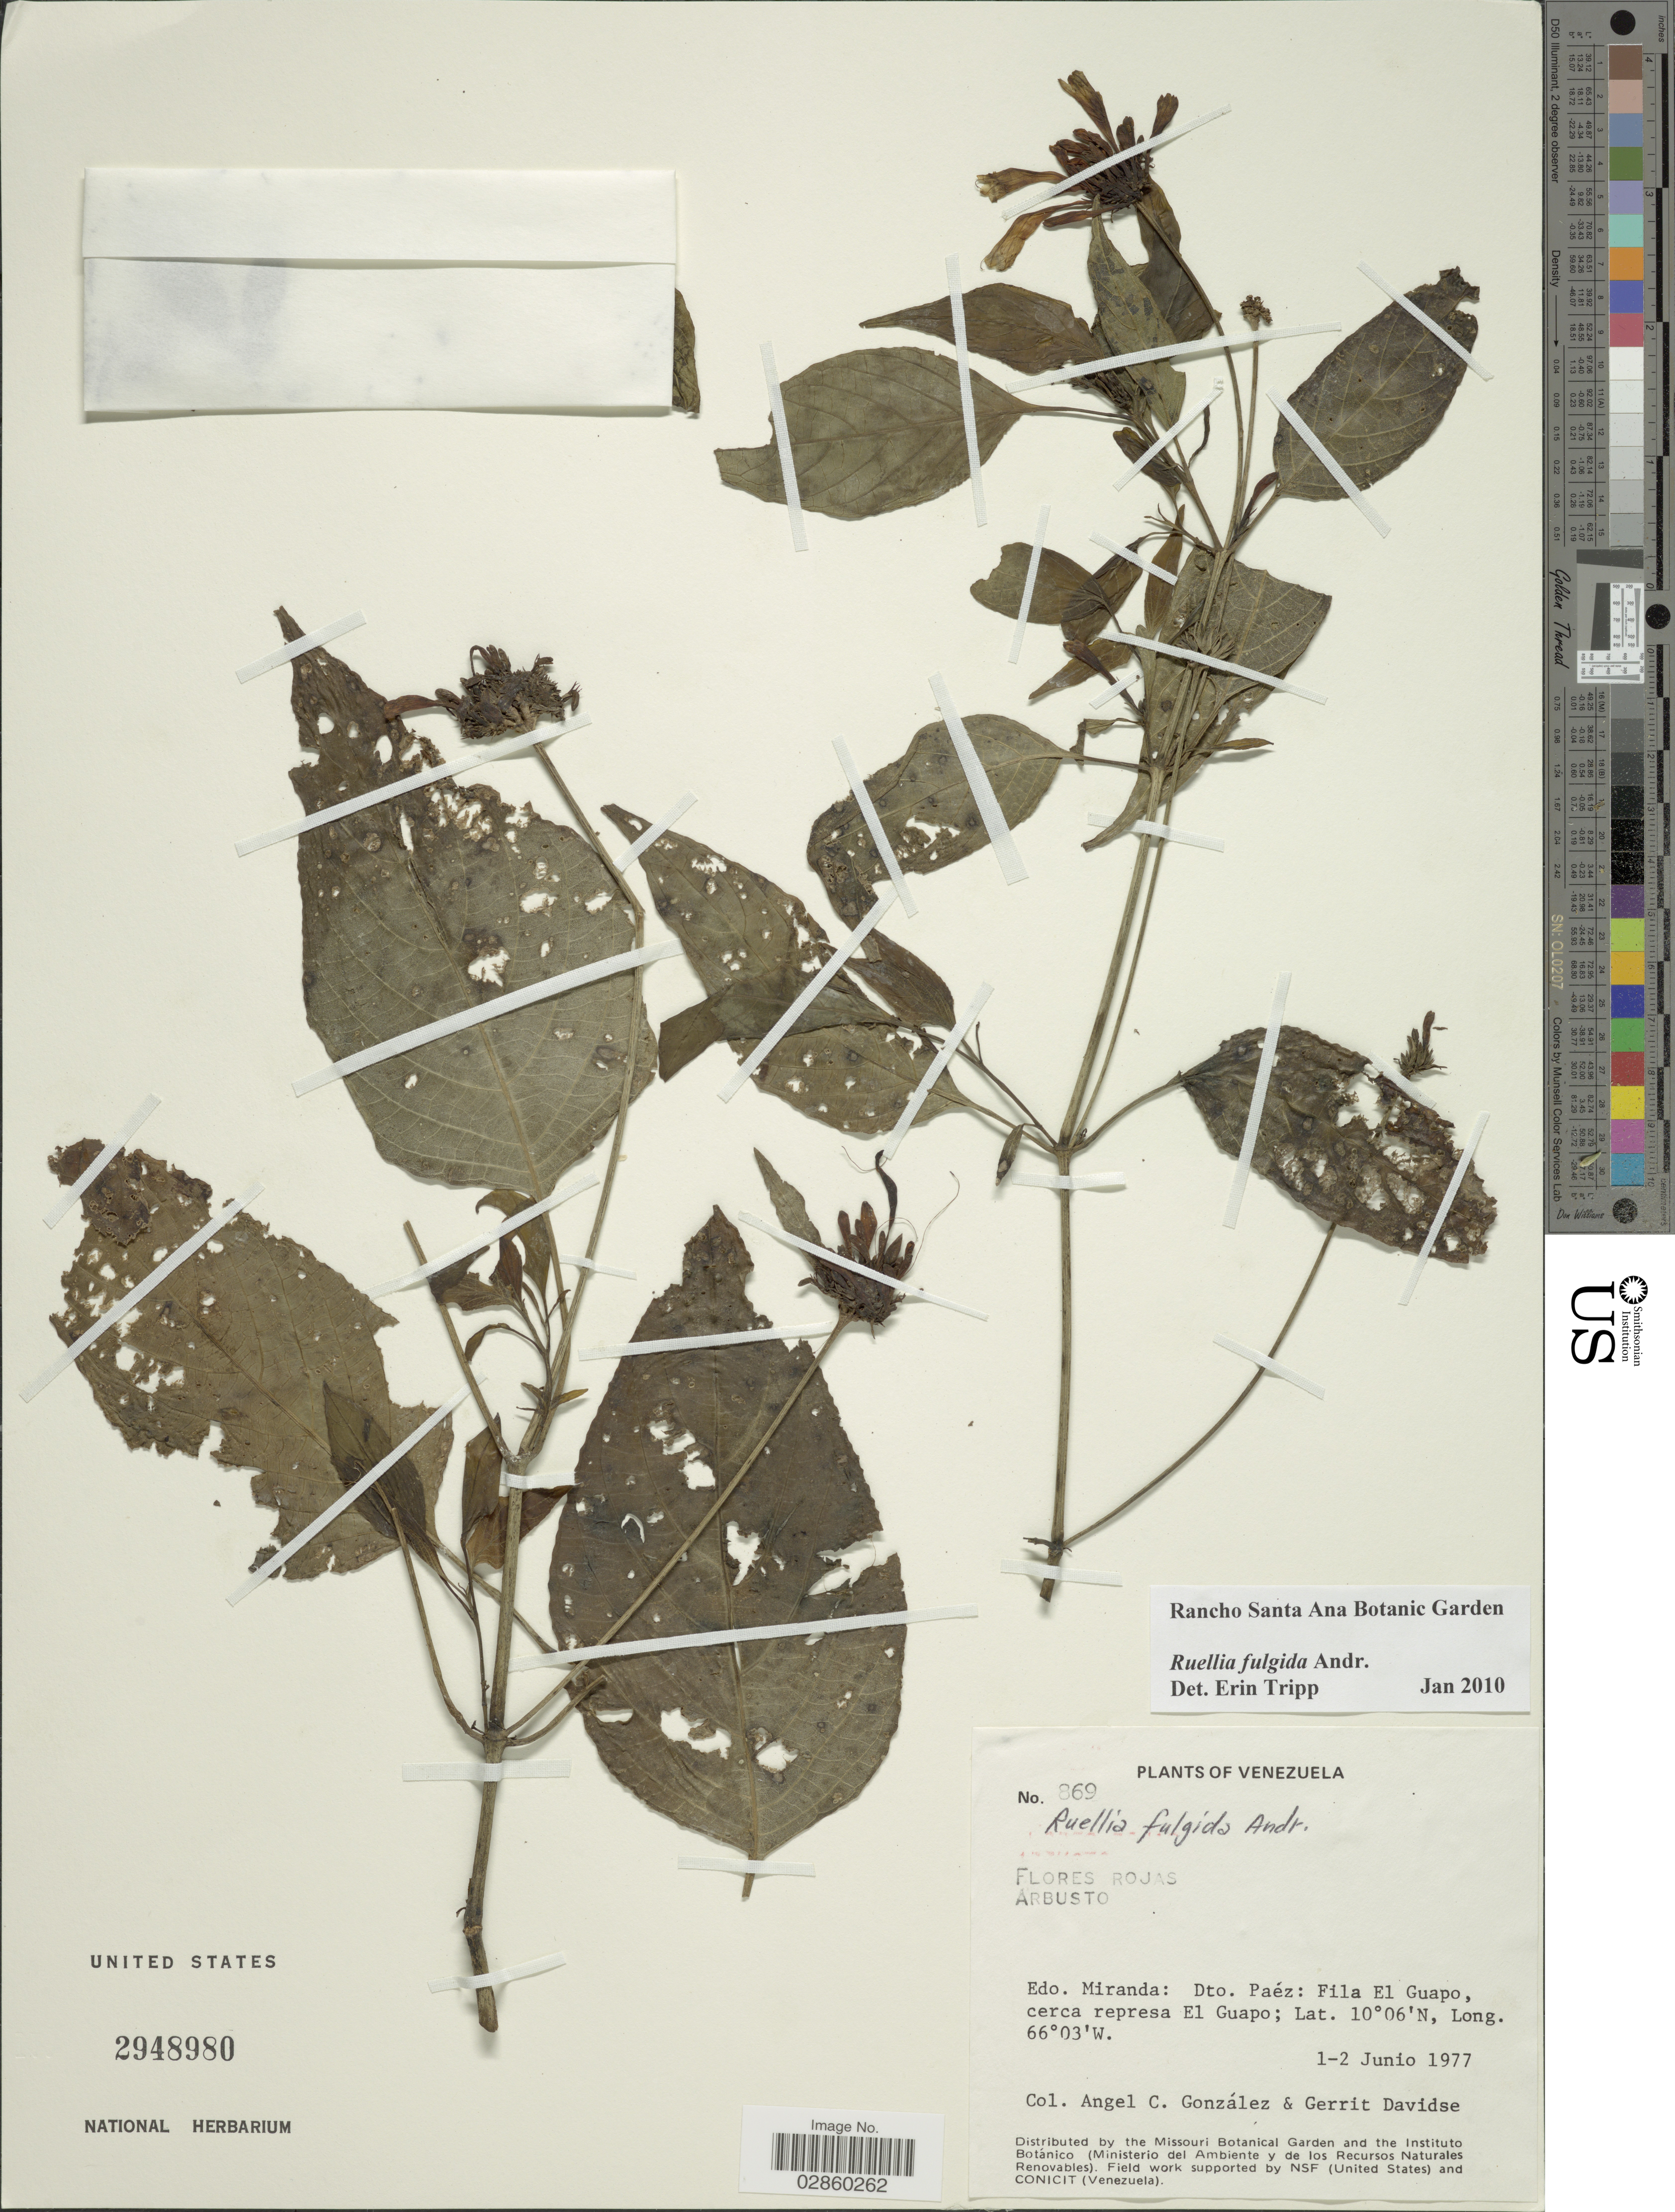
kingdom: Plantae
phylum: Tracheophyta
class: Magnoliopsida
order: Lamiales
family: Acanthaceae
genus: Ruellia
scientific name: Ruellia fulgida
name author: Andrews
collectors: A. C. González & G. Davidse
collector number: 869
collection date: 1977-06-01/1977-06-02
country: Venezuela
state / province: Miranda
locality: Dto. Paéz, Fila El Guapo, cerca represa El Guapo.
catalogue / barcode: US 2948980